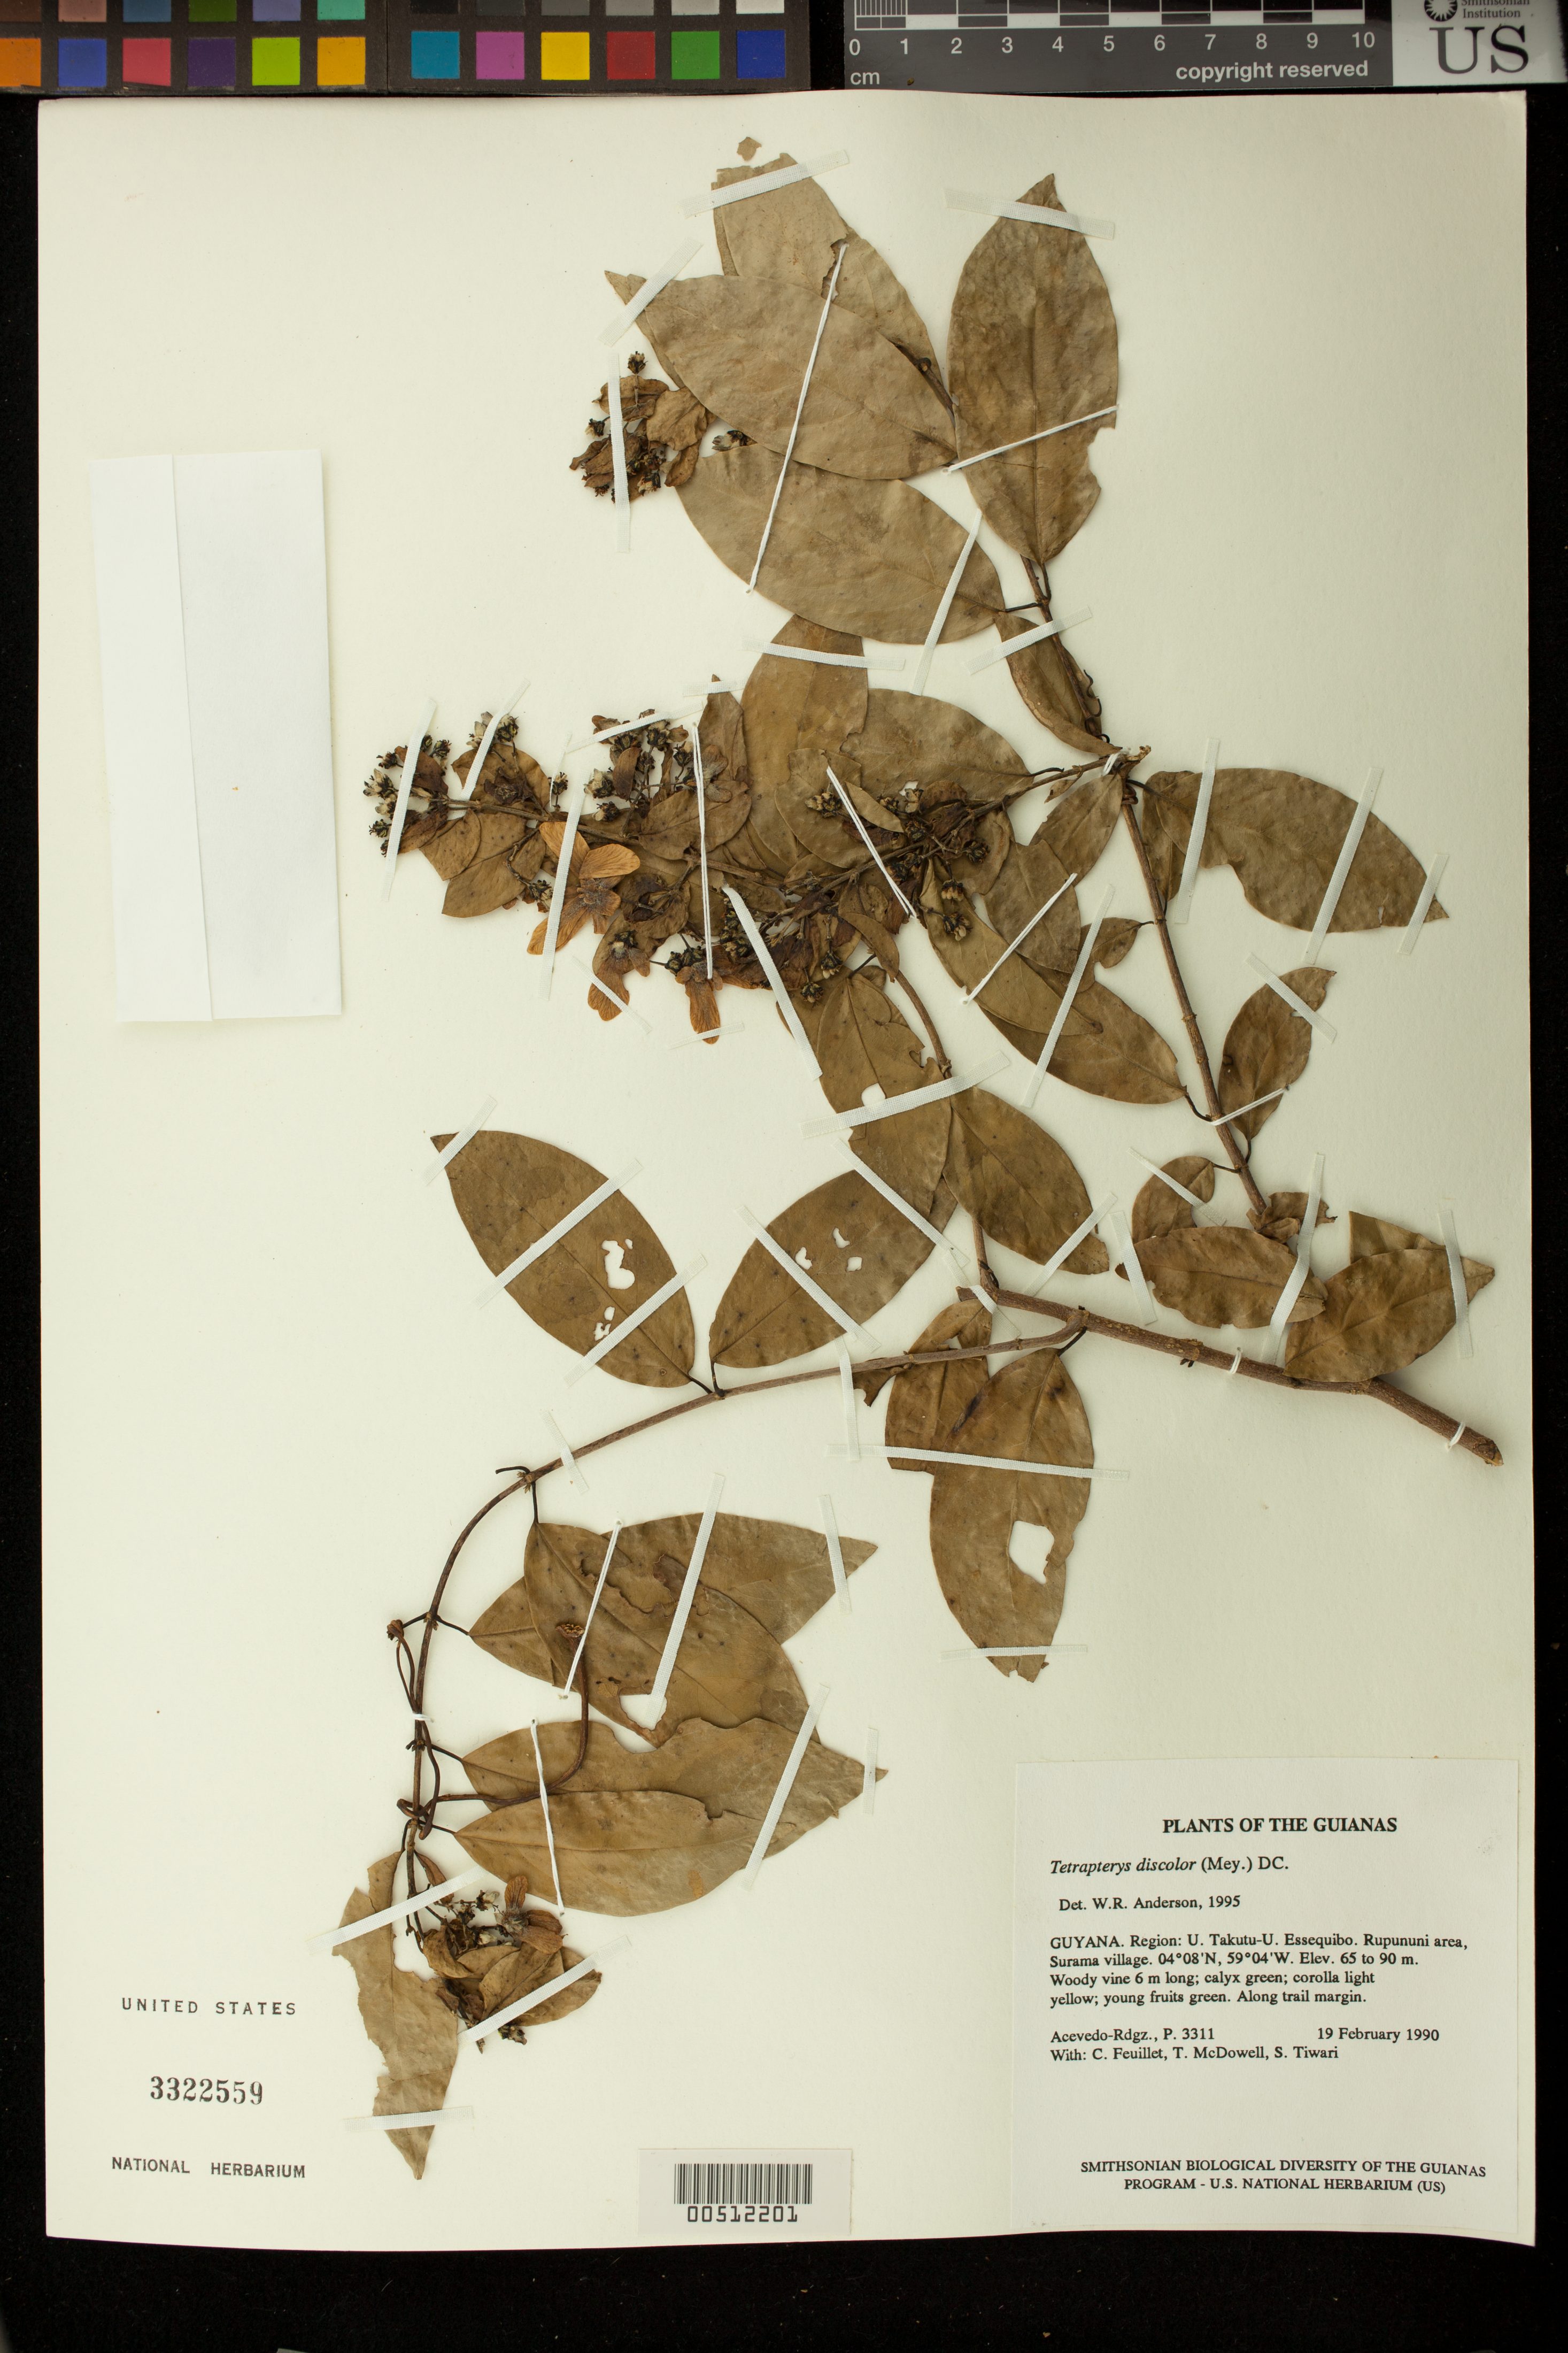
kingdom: Plantae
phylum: Tracheophyta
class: Magnoliopsida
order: Malpighiales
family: Malpighiaceae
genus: Tetrapterys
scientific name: Tetrapterys discolor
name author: (G. Mey.) DC.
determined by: Anderson, W. R., (MICH), University of Michigan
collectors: P. Acevedo-Rodr., C. Feuillet, T. McDowell & S. Tiwari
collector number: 3311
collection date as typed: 19 Feb 1990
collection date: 1990-02-19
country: Guyana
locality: U. Takutu - U. Essequibo. Rupununi area, Surama village.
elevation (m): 65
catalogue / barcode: US 3322559